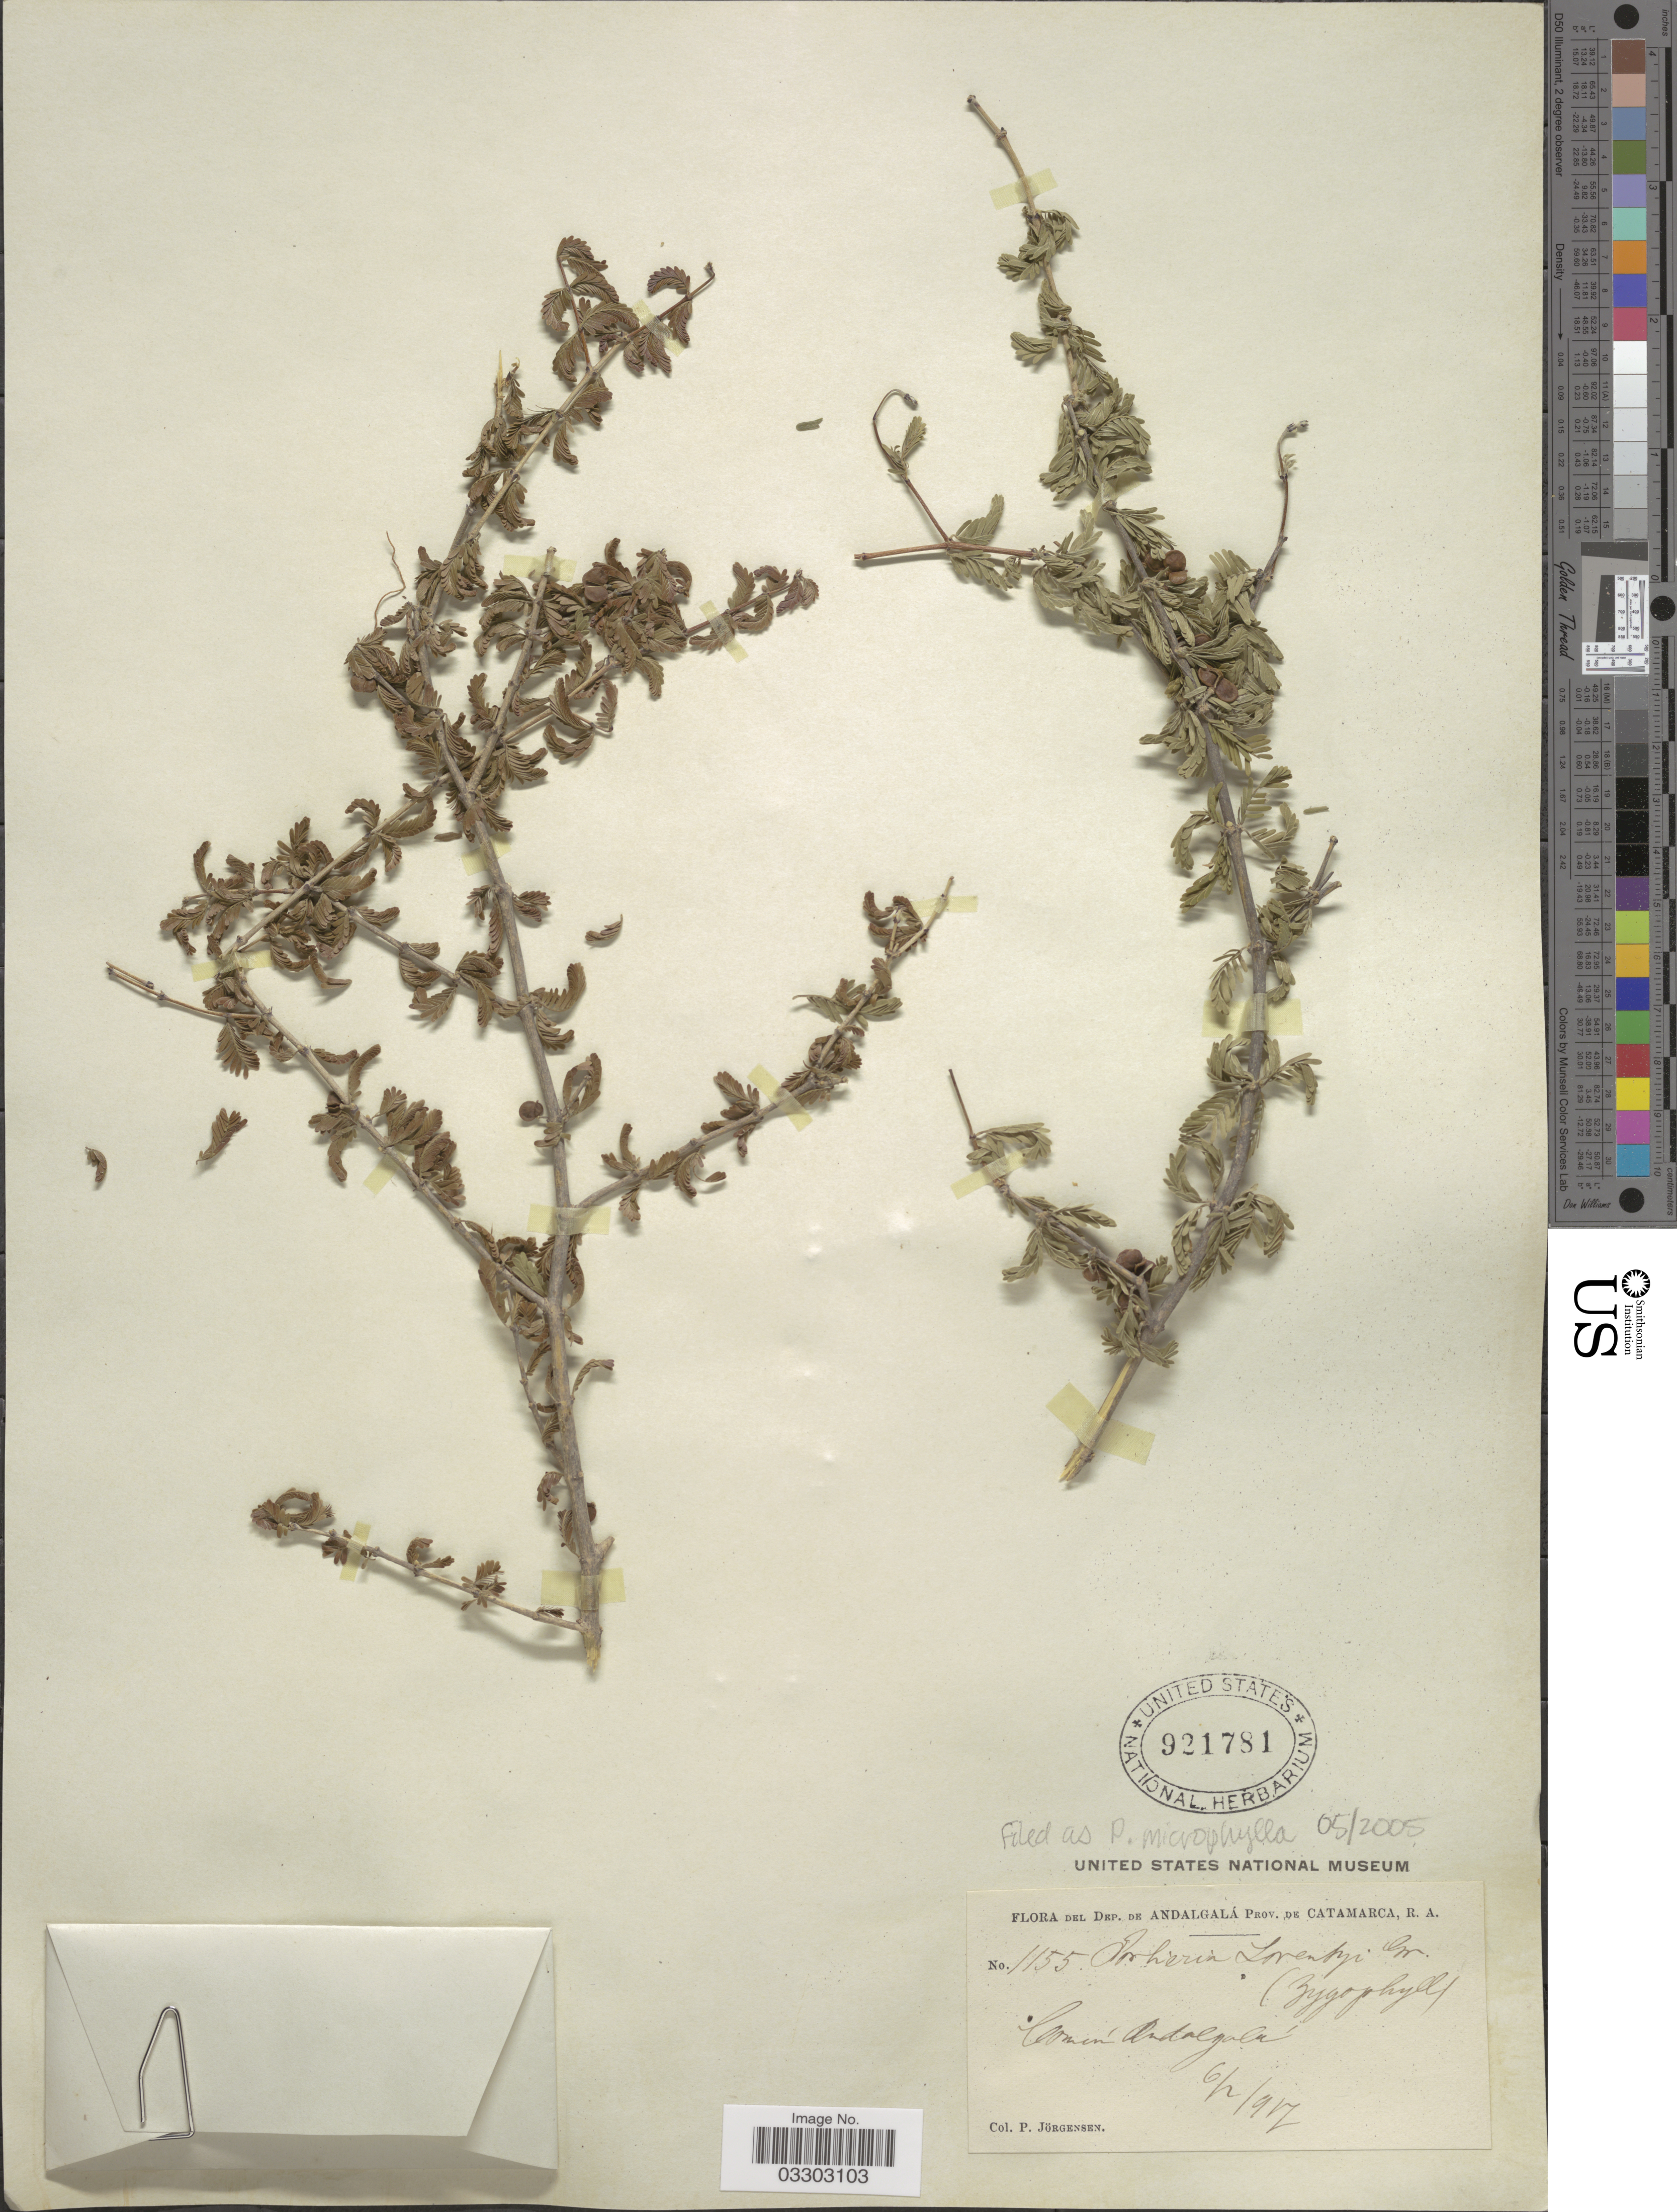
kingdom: Plantae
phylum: Tracheophyta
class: Magnoliopsida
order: Zygophyllales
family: Zygophyllaceae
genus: Porlieria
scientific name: Porlieria microphylla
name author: (Baill.) Descole et al.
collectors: P. Jörgensen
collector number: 1155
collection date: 1917-02-06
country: Argentina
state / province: Catamarca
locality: Dep. de Andalgalá. Comun Andalgala.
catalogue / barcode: US 921781